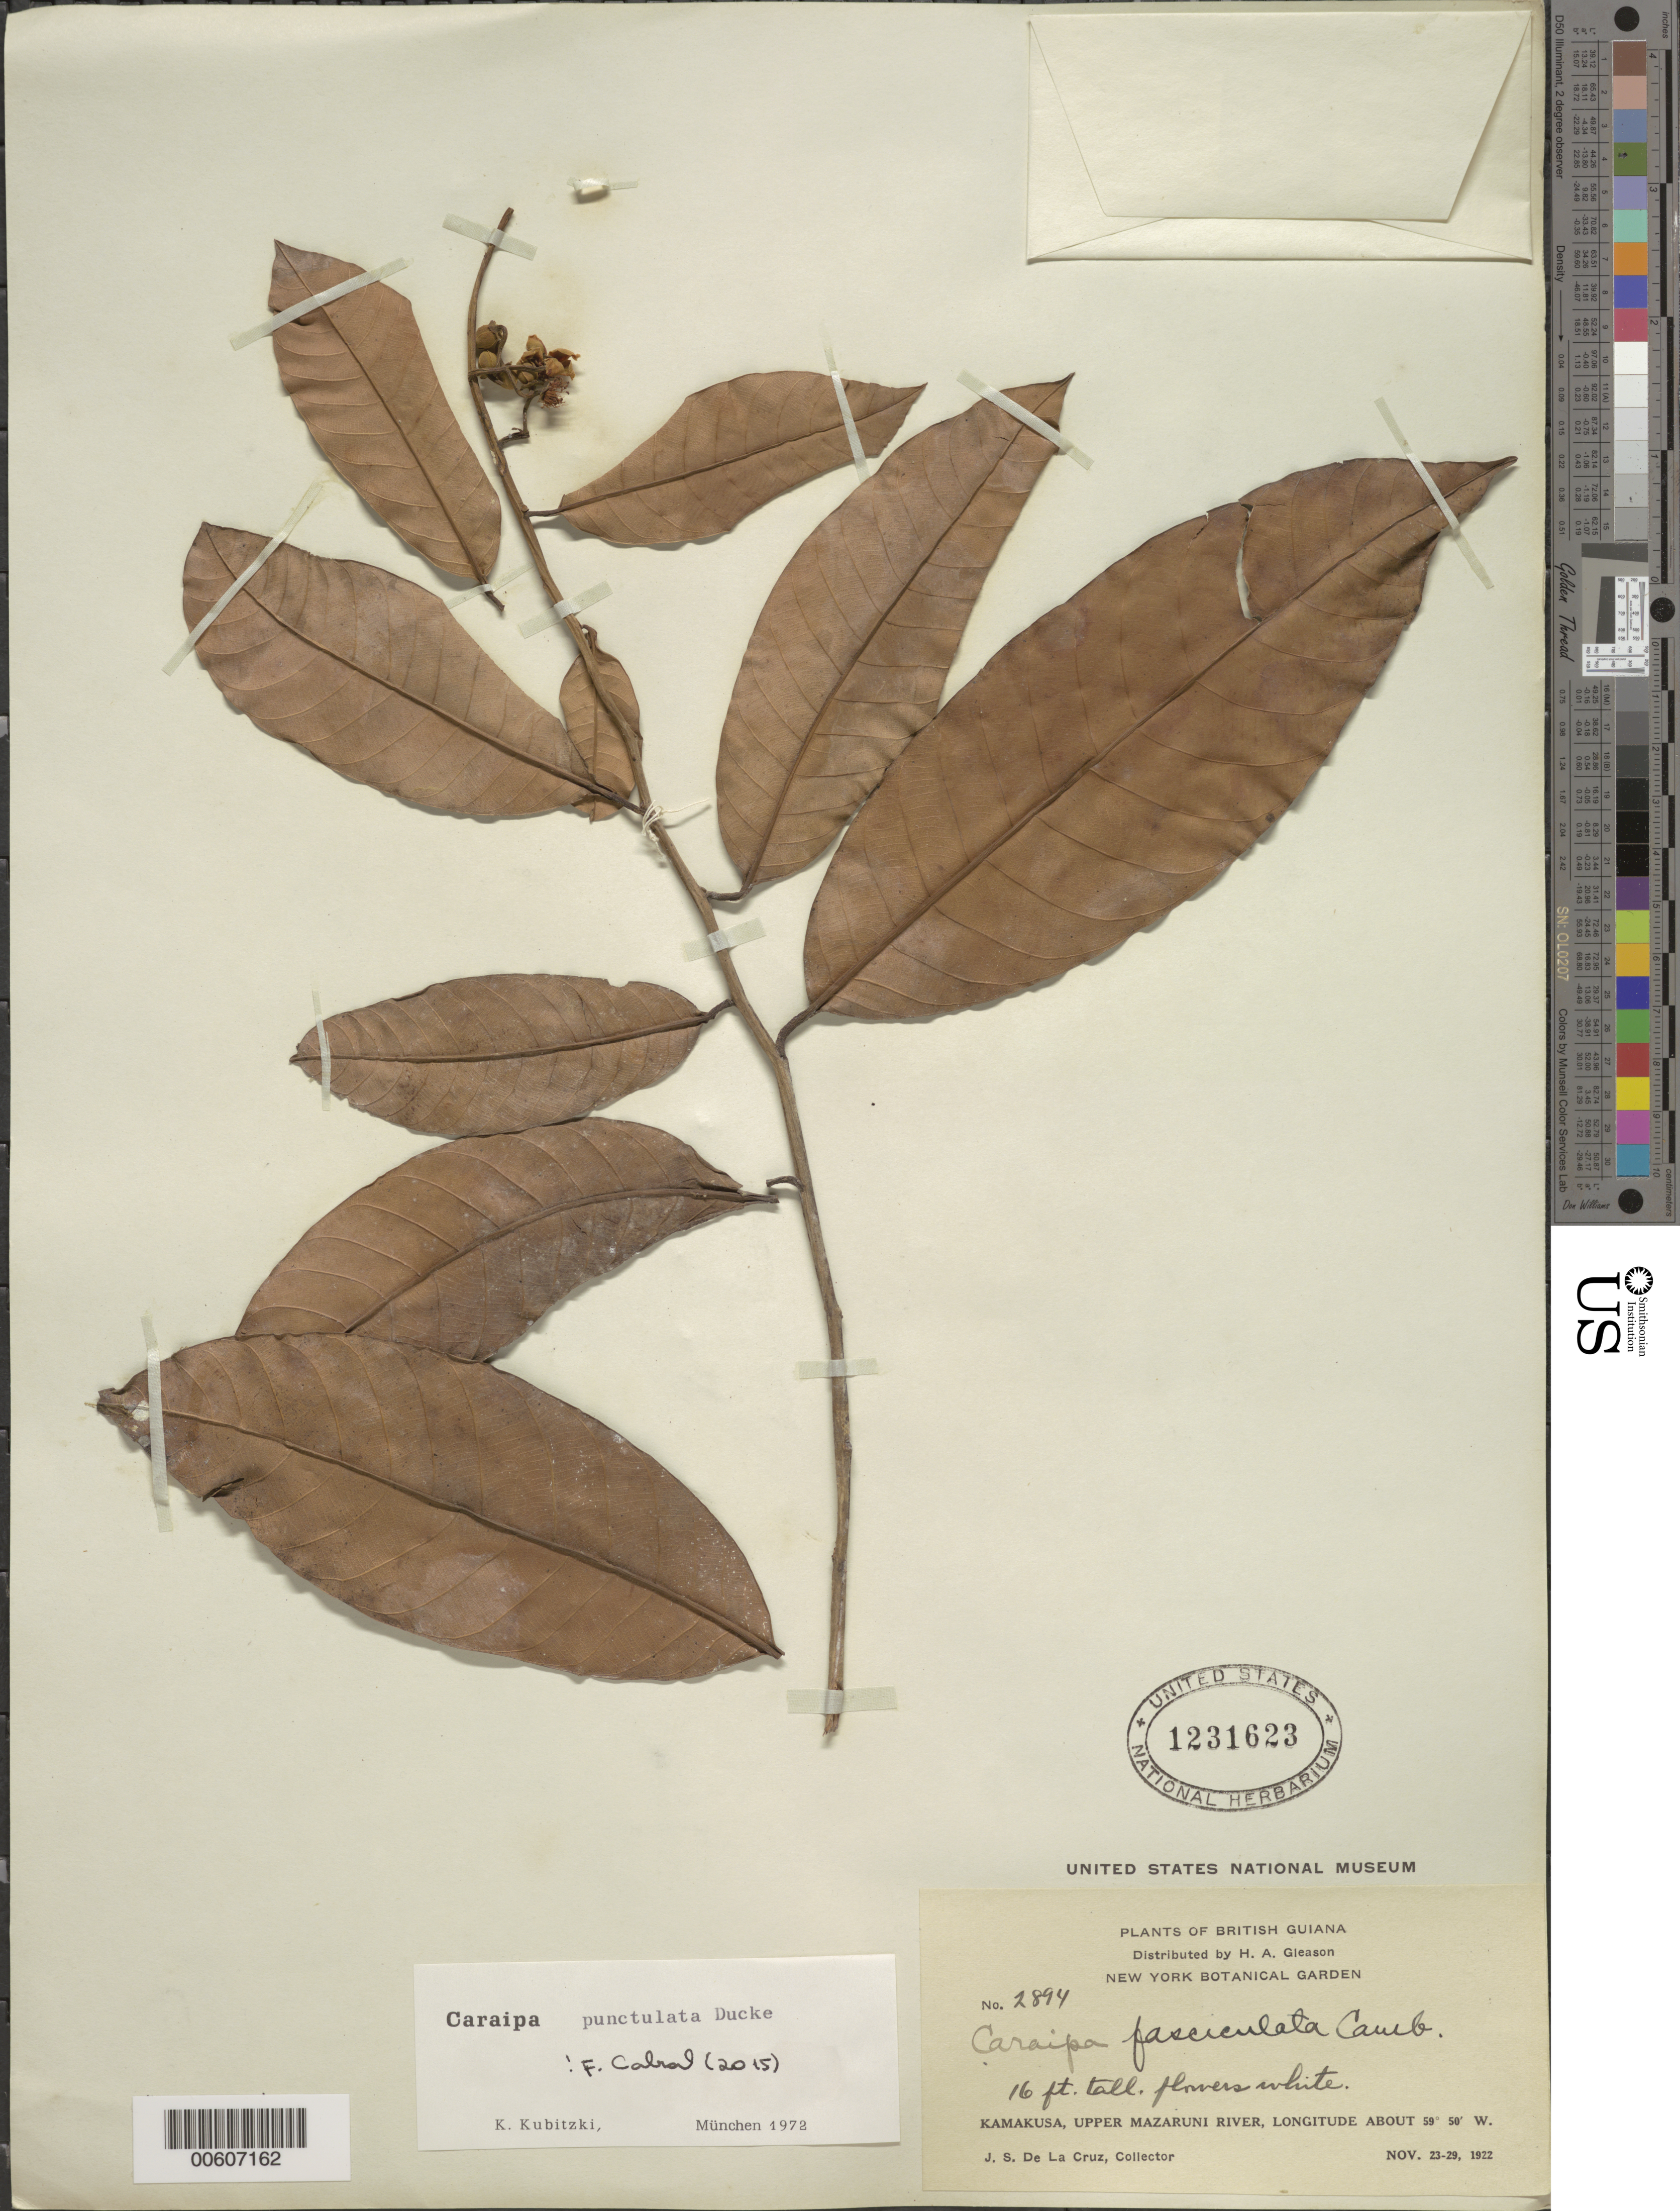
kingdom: Plantae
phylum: Tracheophyta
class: Magnoliopsida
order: Malpighiales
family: Calophyllaceae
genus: Caraipa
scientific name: Caraipa punctulata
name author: Ducke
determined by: Kubitzki, Klaus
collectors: J. S. de la Cruz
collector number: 2894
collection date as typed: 23-Nov-22 to 29-Nov-22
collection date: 1922-11-23/1922-11-29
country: Guyana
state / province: Cuyuni-Mazaruni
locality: Kamakusa, Upper Mazaruni R.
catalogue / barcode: US 1231623